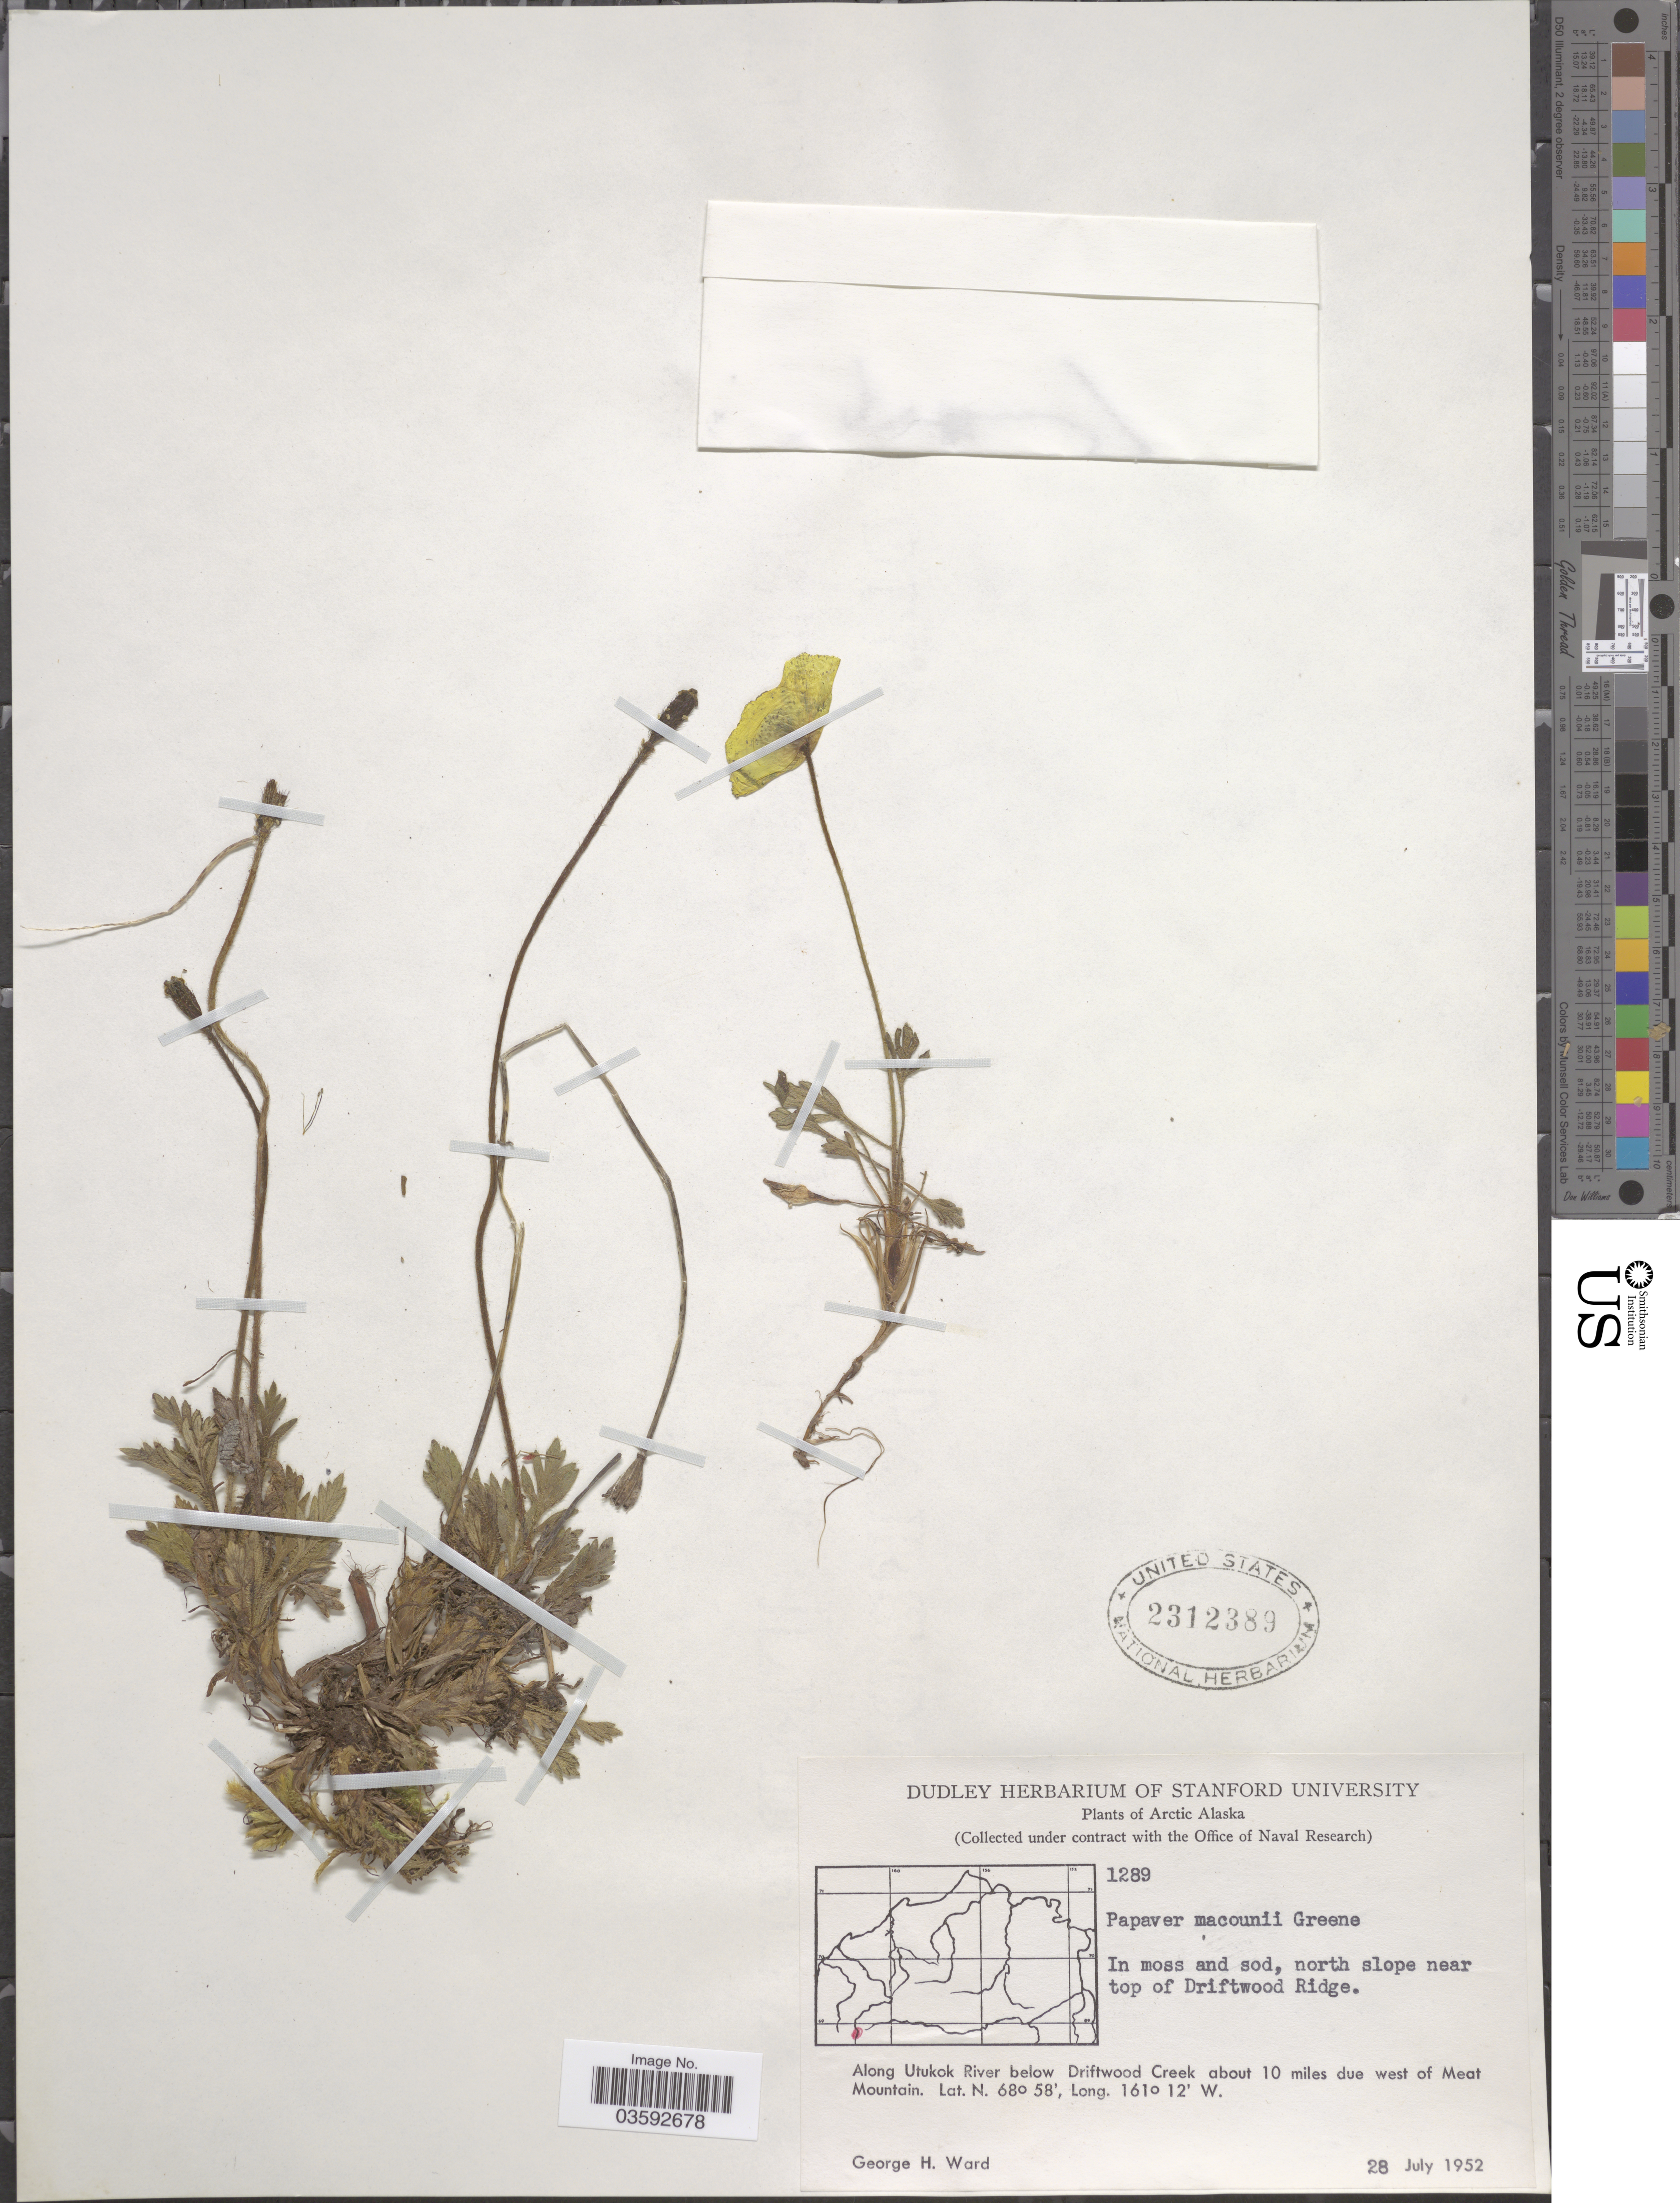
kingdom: Plantae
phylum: Tracheophyta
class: Magnoliopsida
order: Ranunculales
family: Papaveraceae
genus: Papaver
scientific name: Papaver macounii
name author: Greene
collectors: G. H. Ward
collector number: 1289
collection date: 1952-07-28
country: United States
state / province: Alaska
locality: Arctic Alaska. North slope near top of Driftwood Ridge. Along Utukok River below Driftwood Creek about 10 miles due west of Meat Mountain.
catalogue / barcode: US 2312389